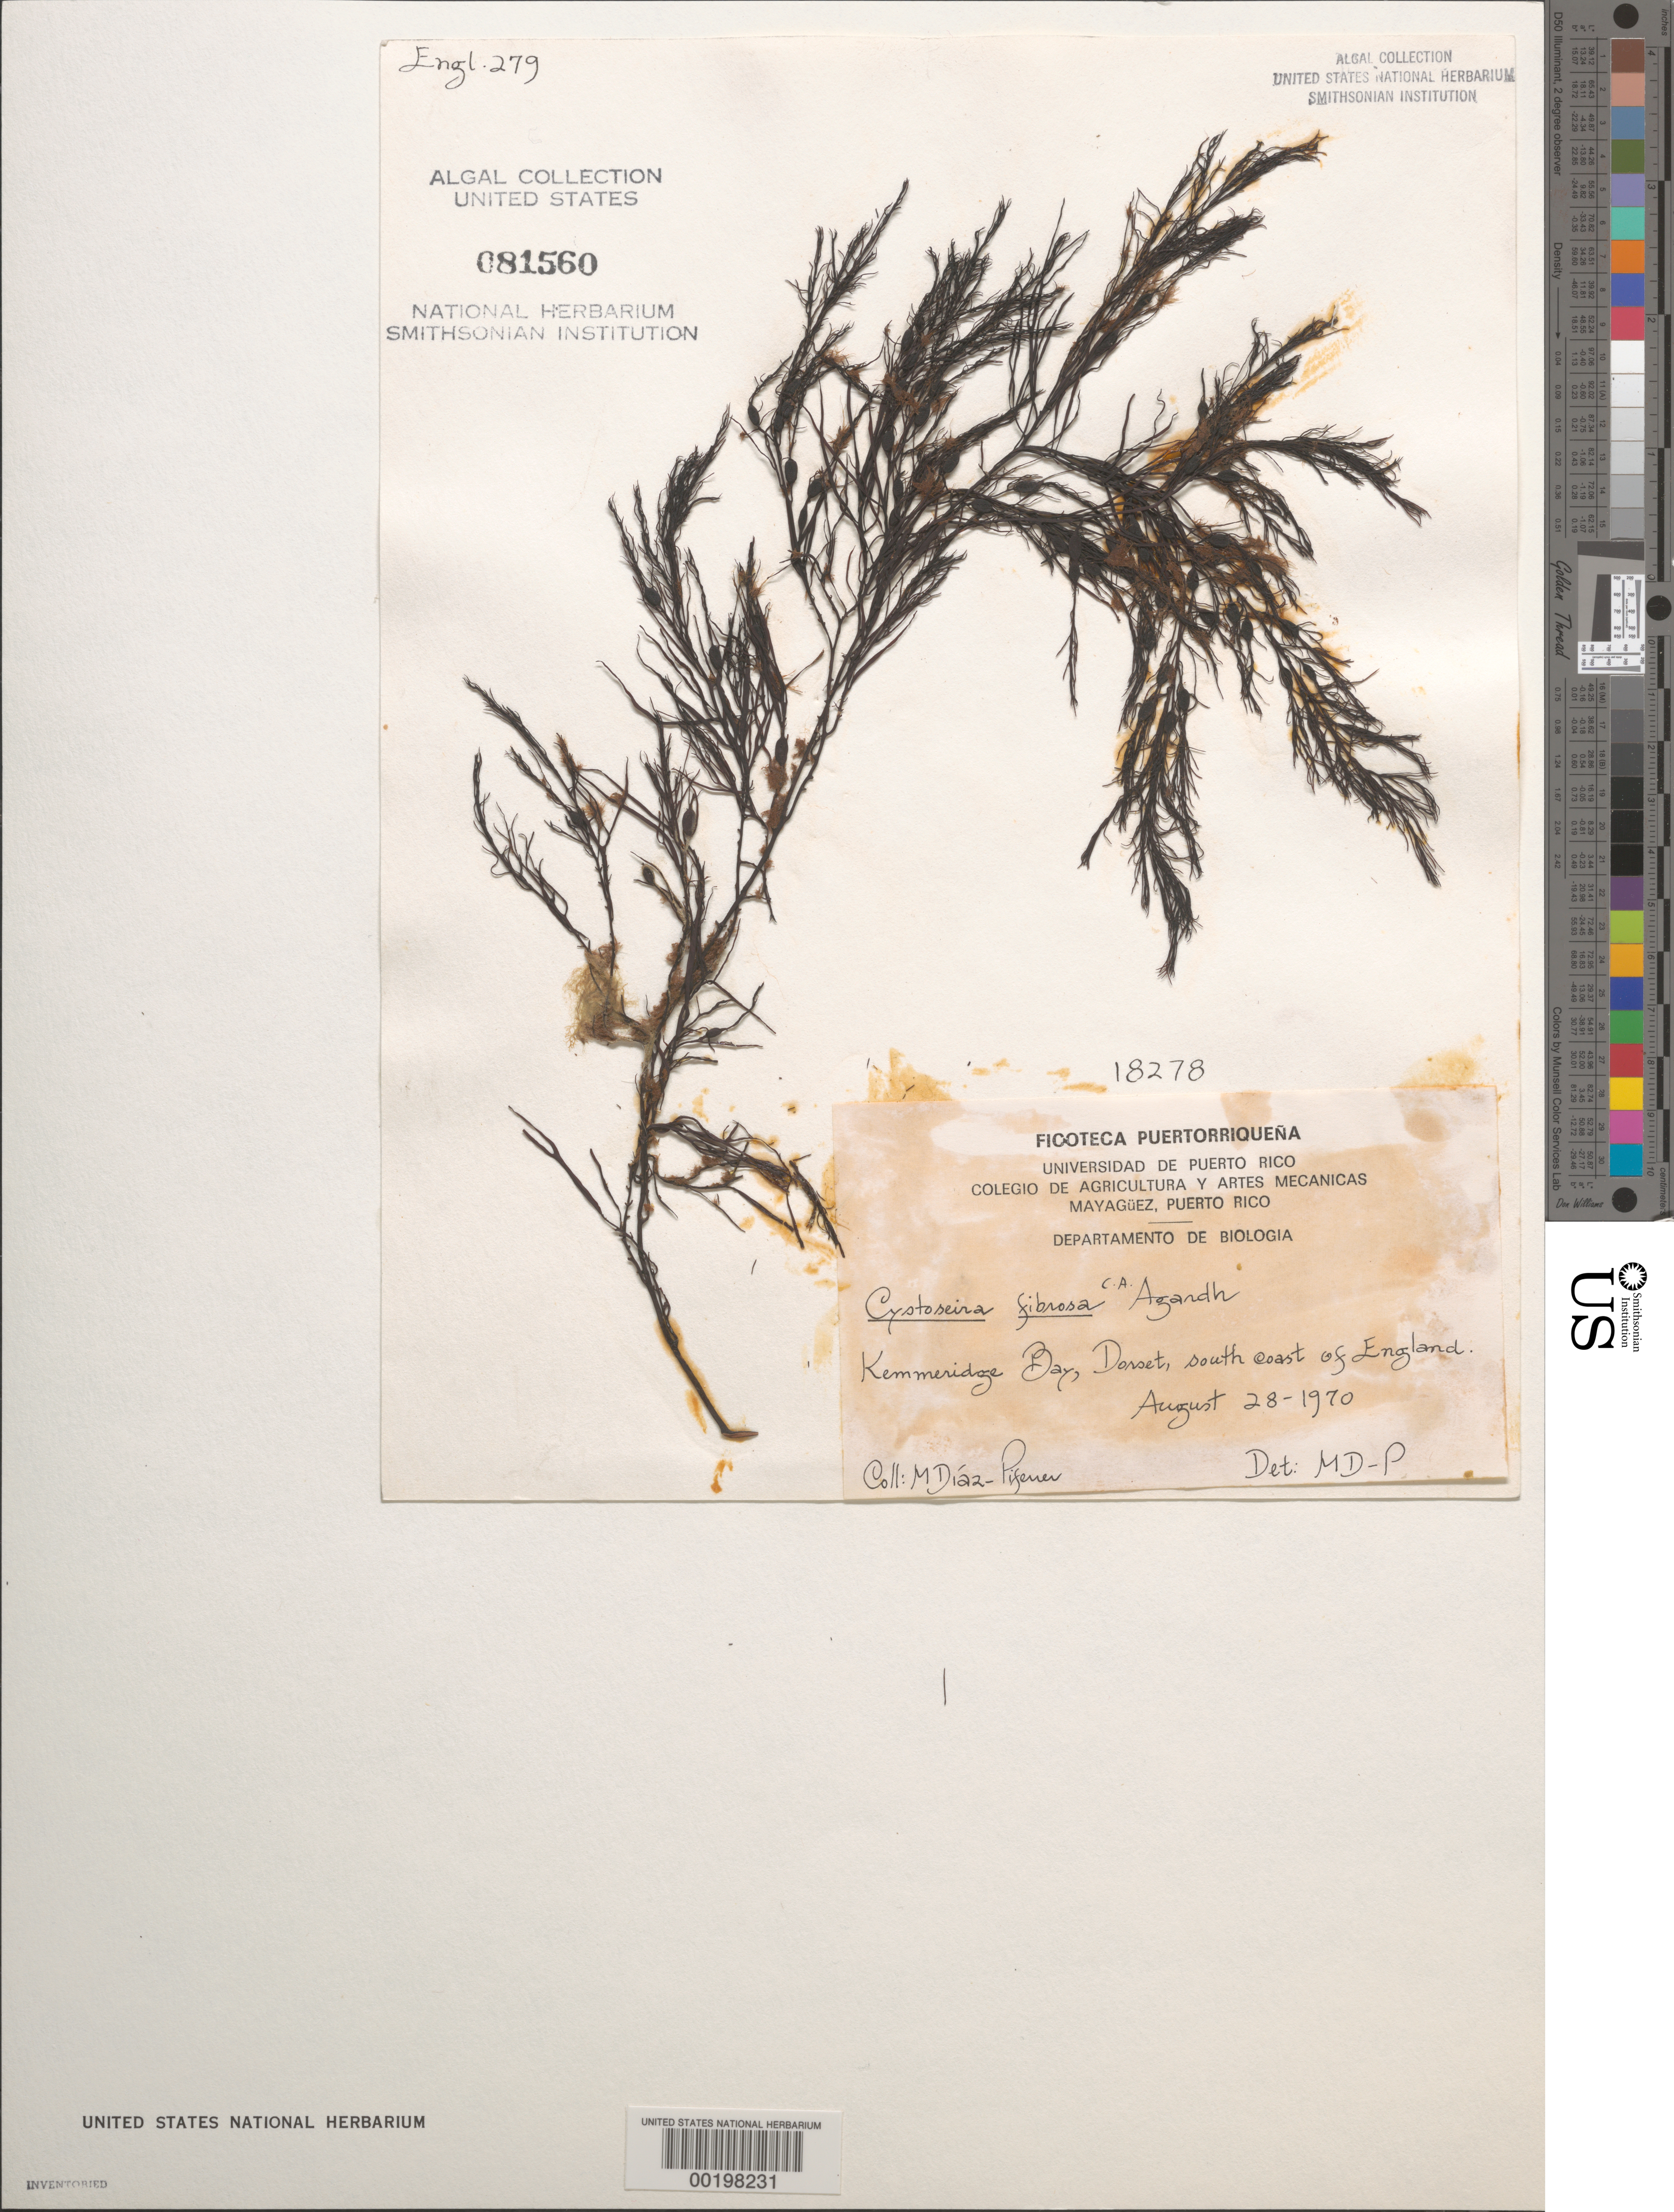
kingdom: Chromista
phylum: Ochrophyta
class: Phaeophyceae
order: Fucales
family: Sargassaceae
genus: Gongolaria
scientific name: Gongolaria baccata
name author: (S.G.Gmelin) Molinari & Guiry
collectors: M. Diaz-Piferrer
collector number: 18278 & ENGL. 270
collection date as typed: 28 Aug 1970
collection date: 1970-08-28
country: United Kingdom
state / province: England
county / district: Dorset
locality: Kimmeridge Bay (Kemmeridge Bay)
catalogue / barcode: US 81560